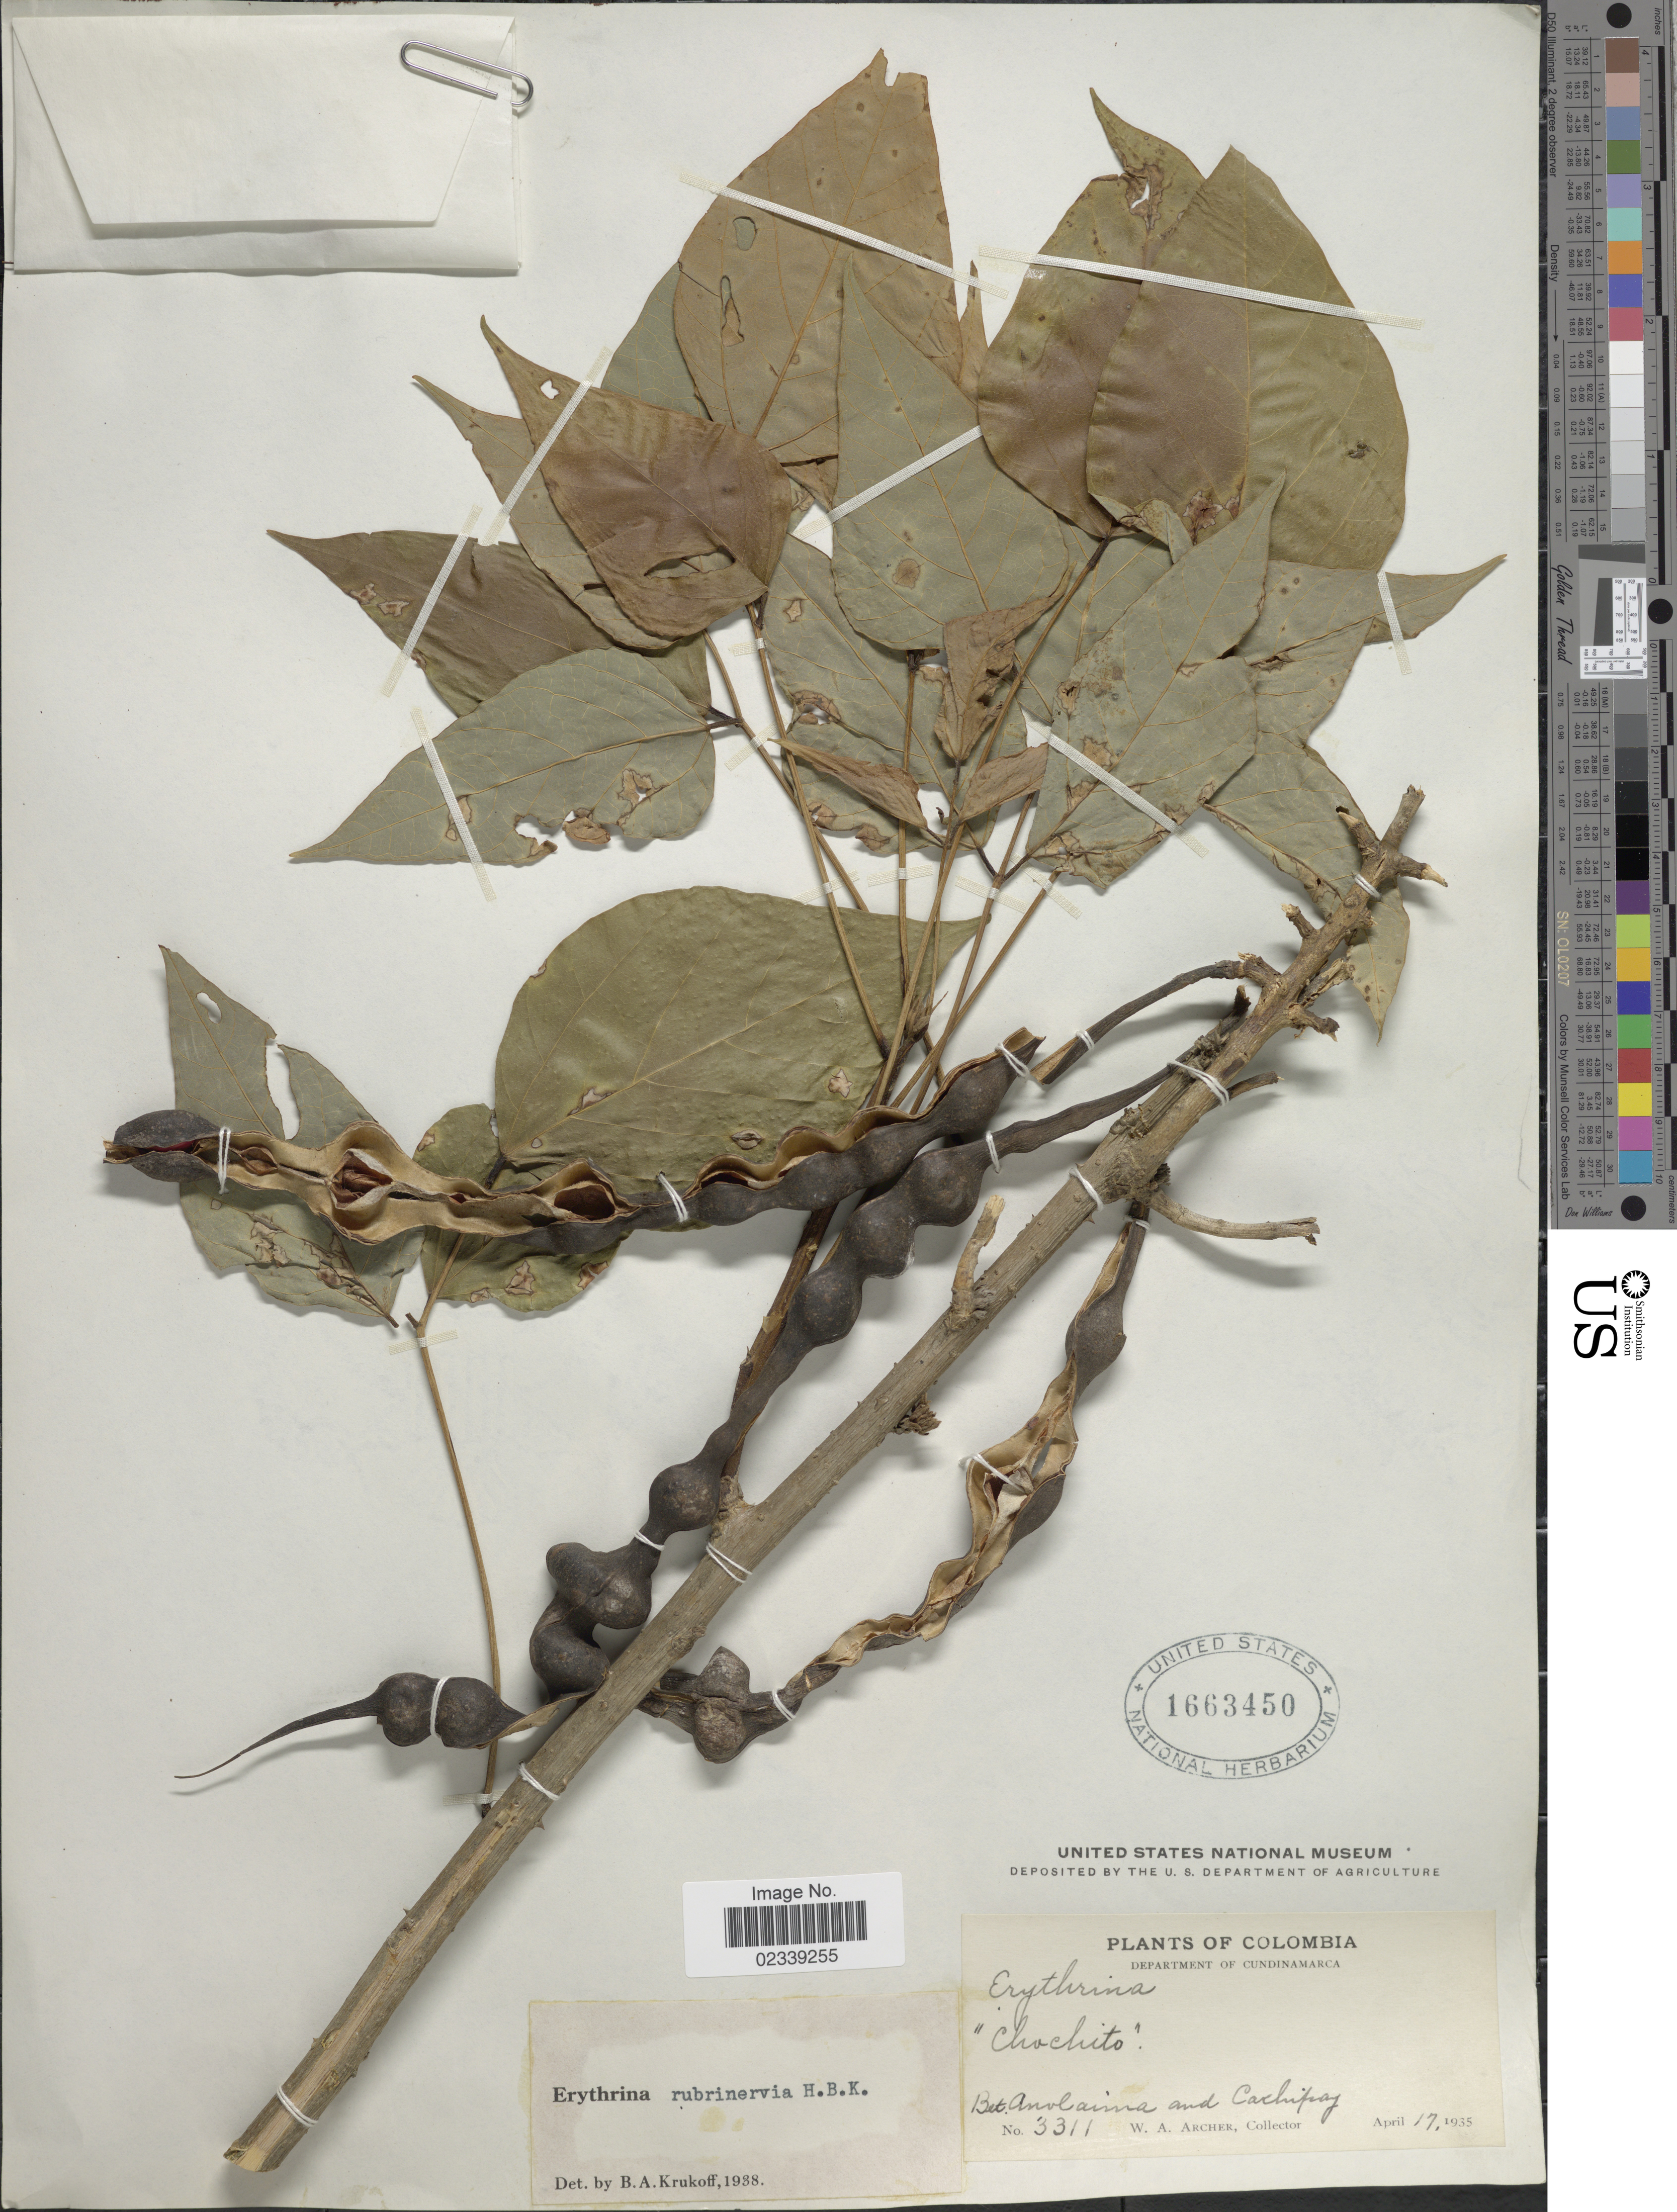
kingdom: Plantae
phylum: Tracheophyta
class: Magnoliopsida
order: Fabales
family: Fabaceae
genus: Erythrina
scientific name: Erythrina rubrinervia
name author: Kunth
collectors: W. A. Archer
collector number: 3311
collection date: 1935-04-17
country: Colombia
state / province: Cundinamarca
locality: Bet. Anolaima and Cachipay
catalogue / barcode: US 1663450